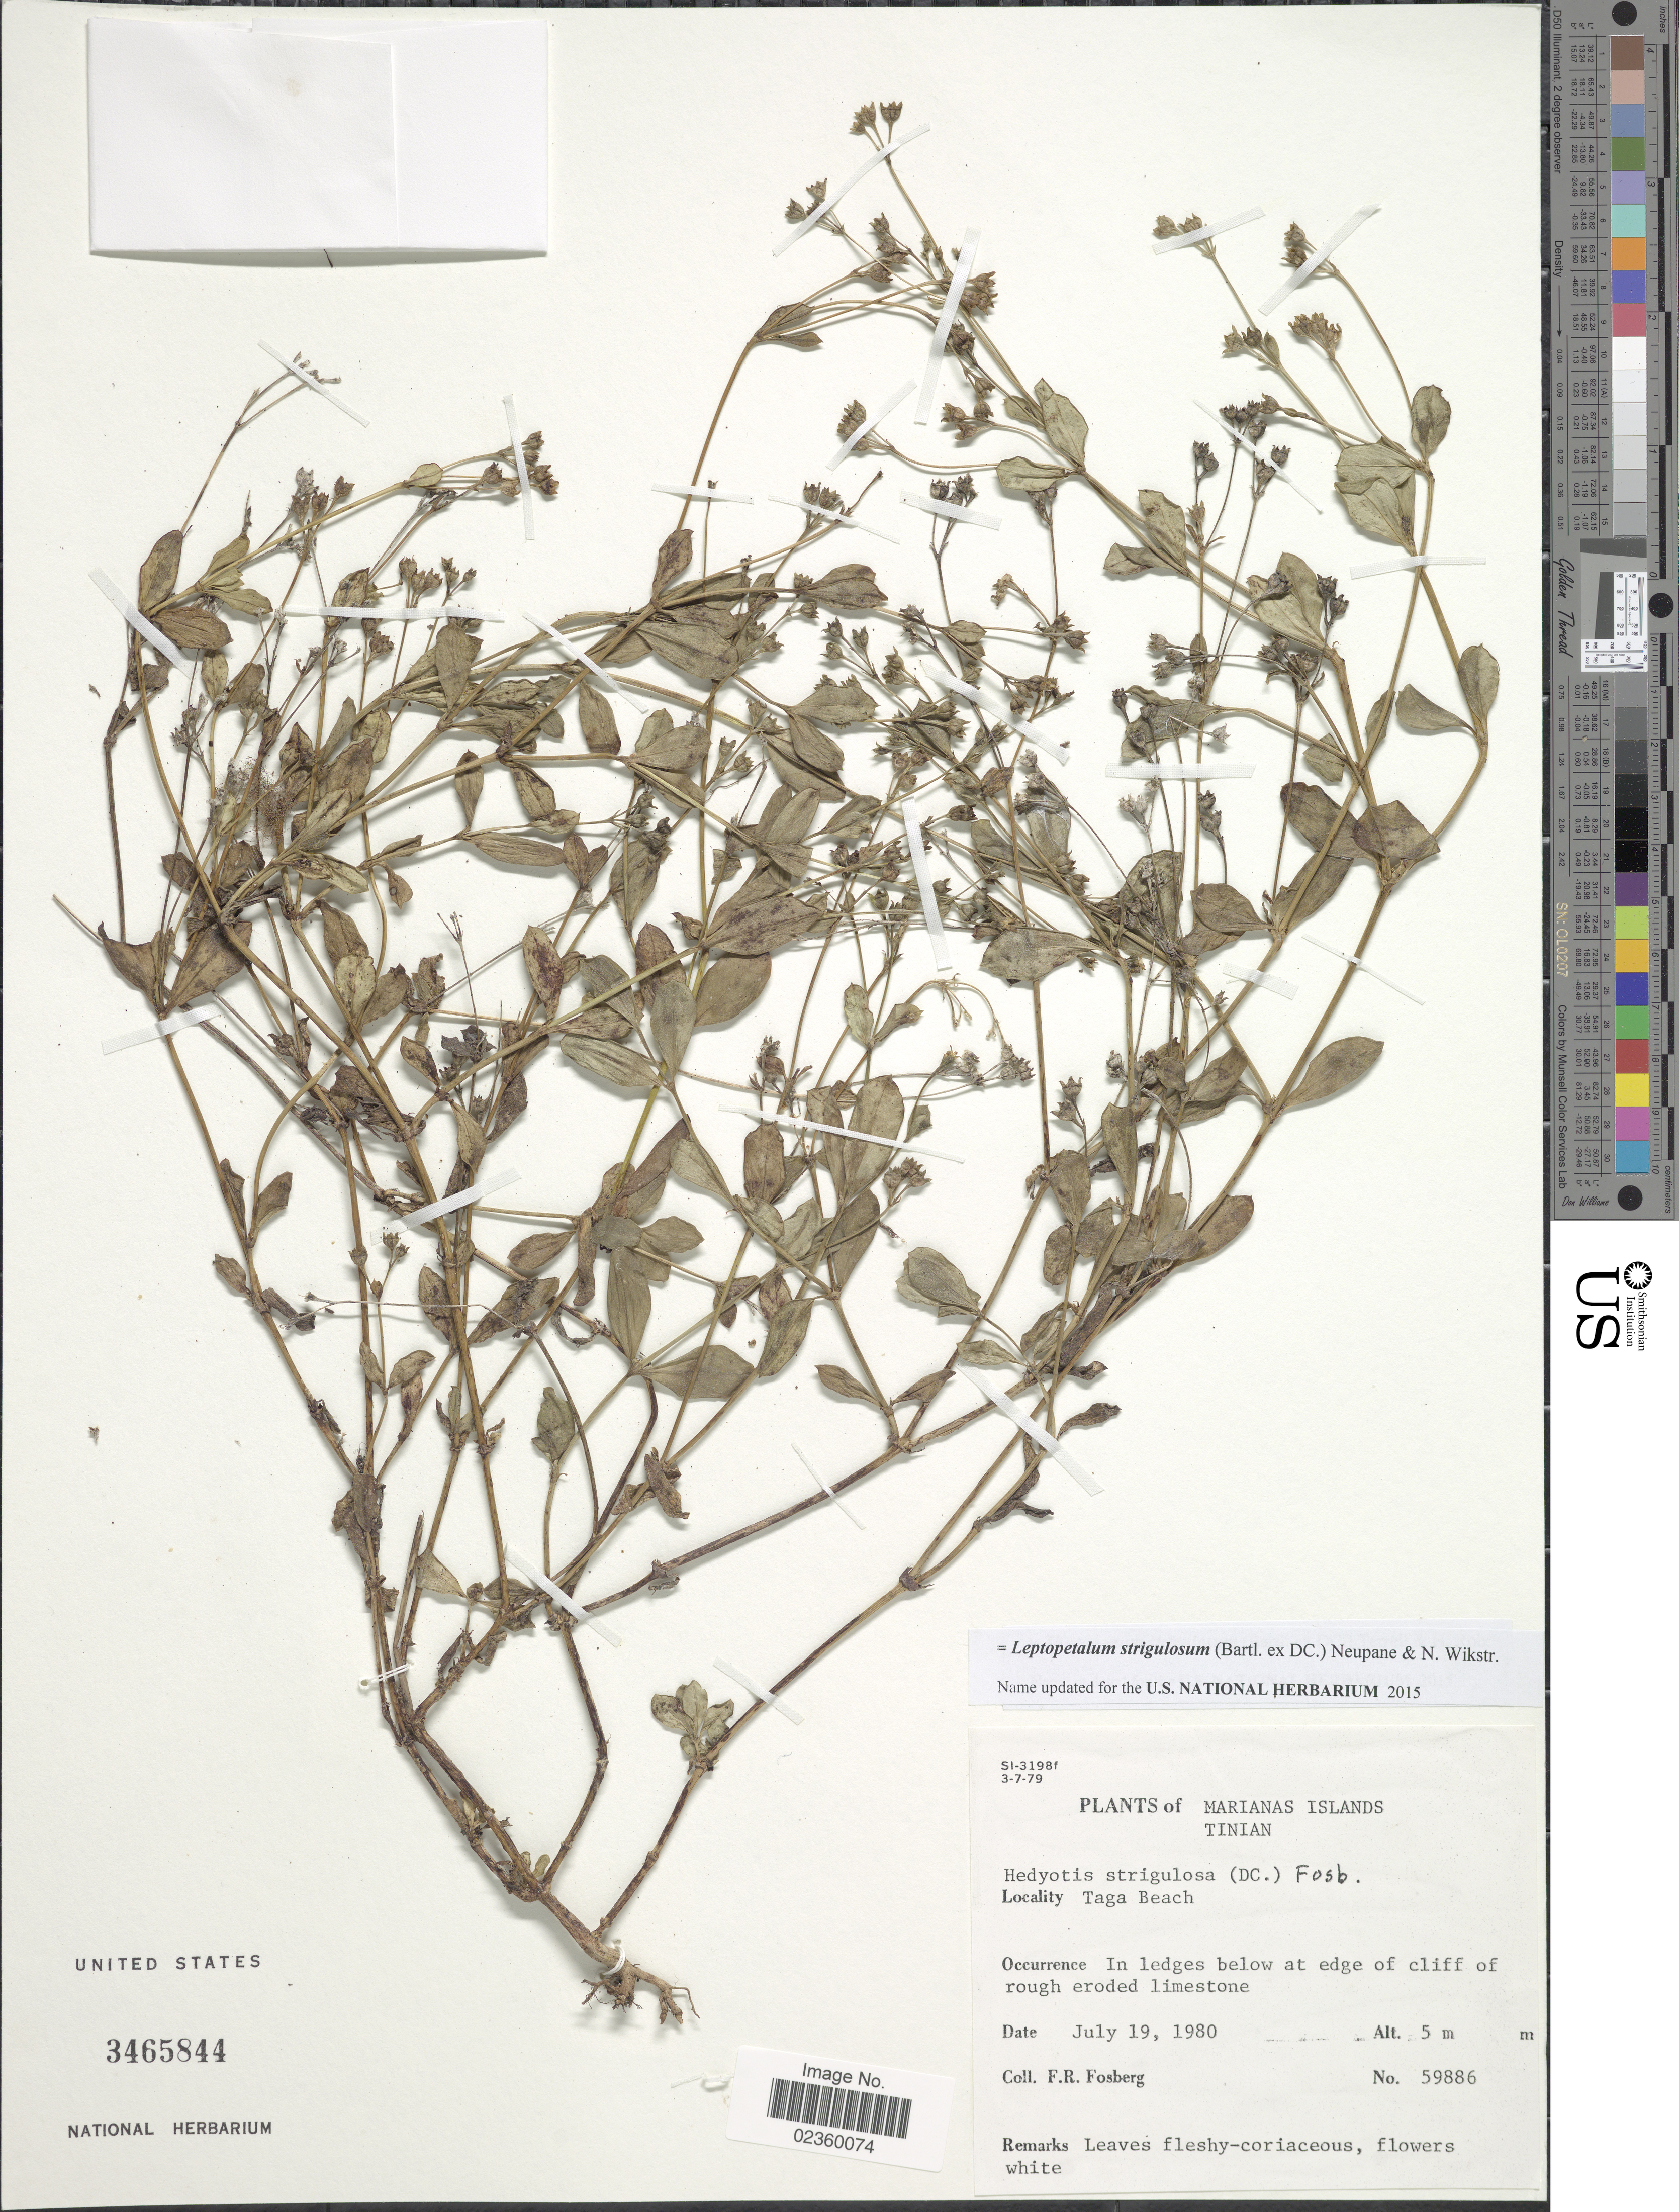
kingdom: Plantae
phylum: Tracheophyta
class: Magnoliopsida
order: Gentianales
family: Rubiaceae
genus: Leptopetalum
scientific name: Leptopetalum strigulosum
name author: (Bartl. ex DC.) Neupane & N. Wikstr.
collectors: F. R. Fosberg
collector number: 59886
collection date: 1980-07-19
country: Northern Mariana Islands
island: Tinian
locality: Tinian, Taga Beach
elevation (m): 5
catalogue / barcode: US 3465844